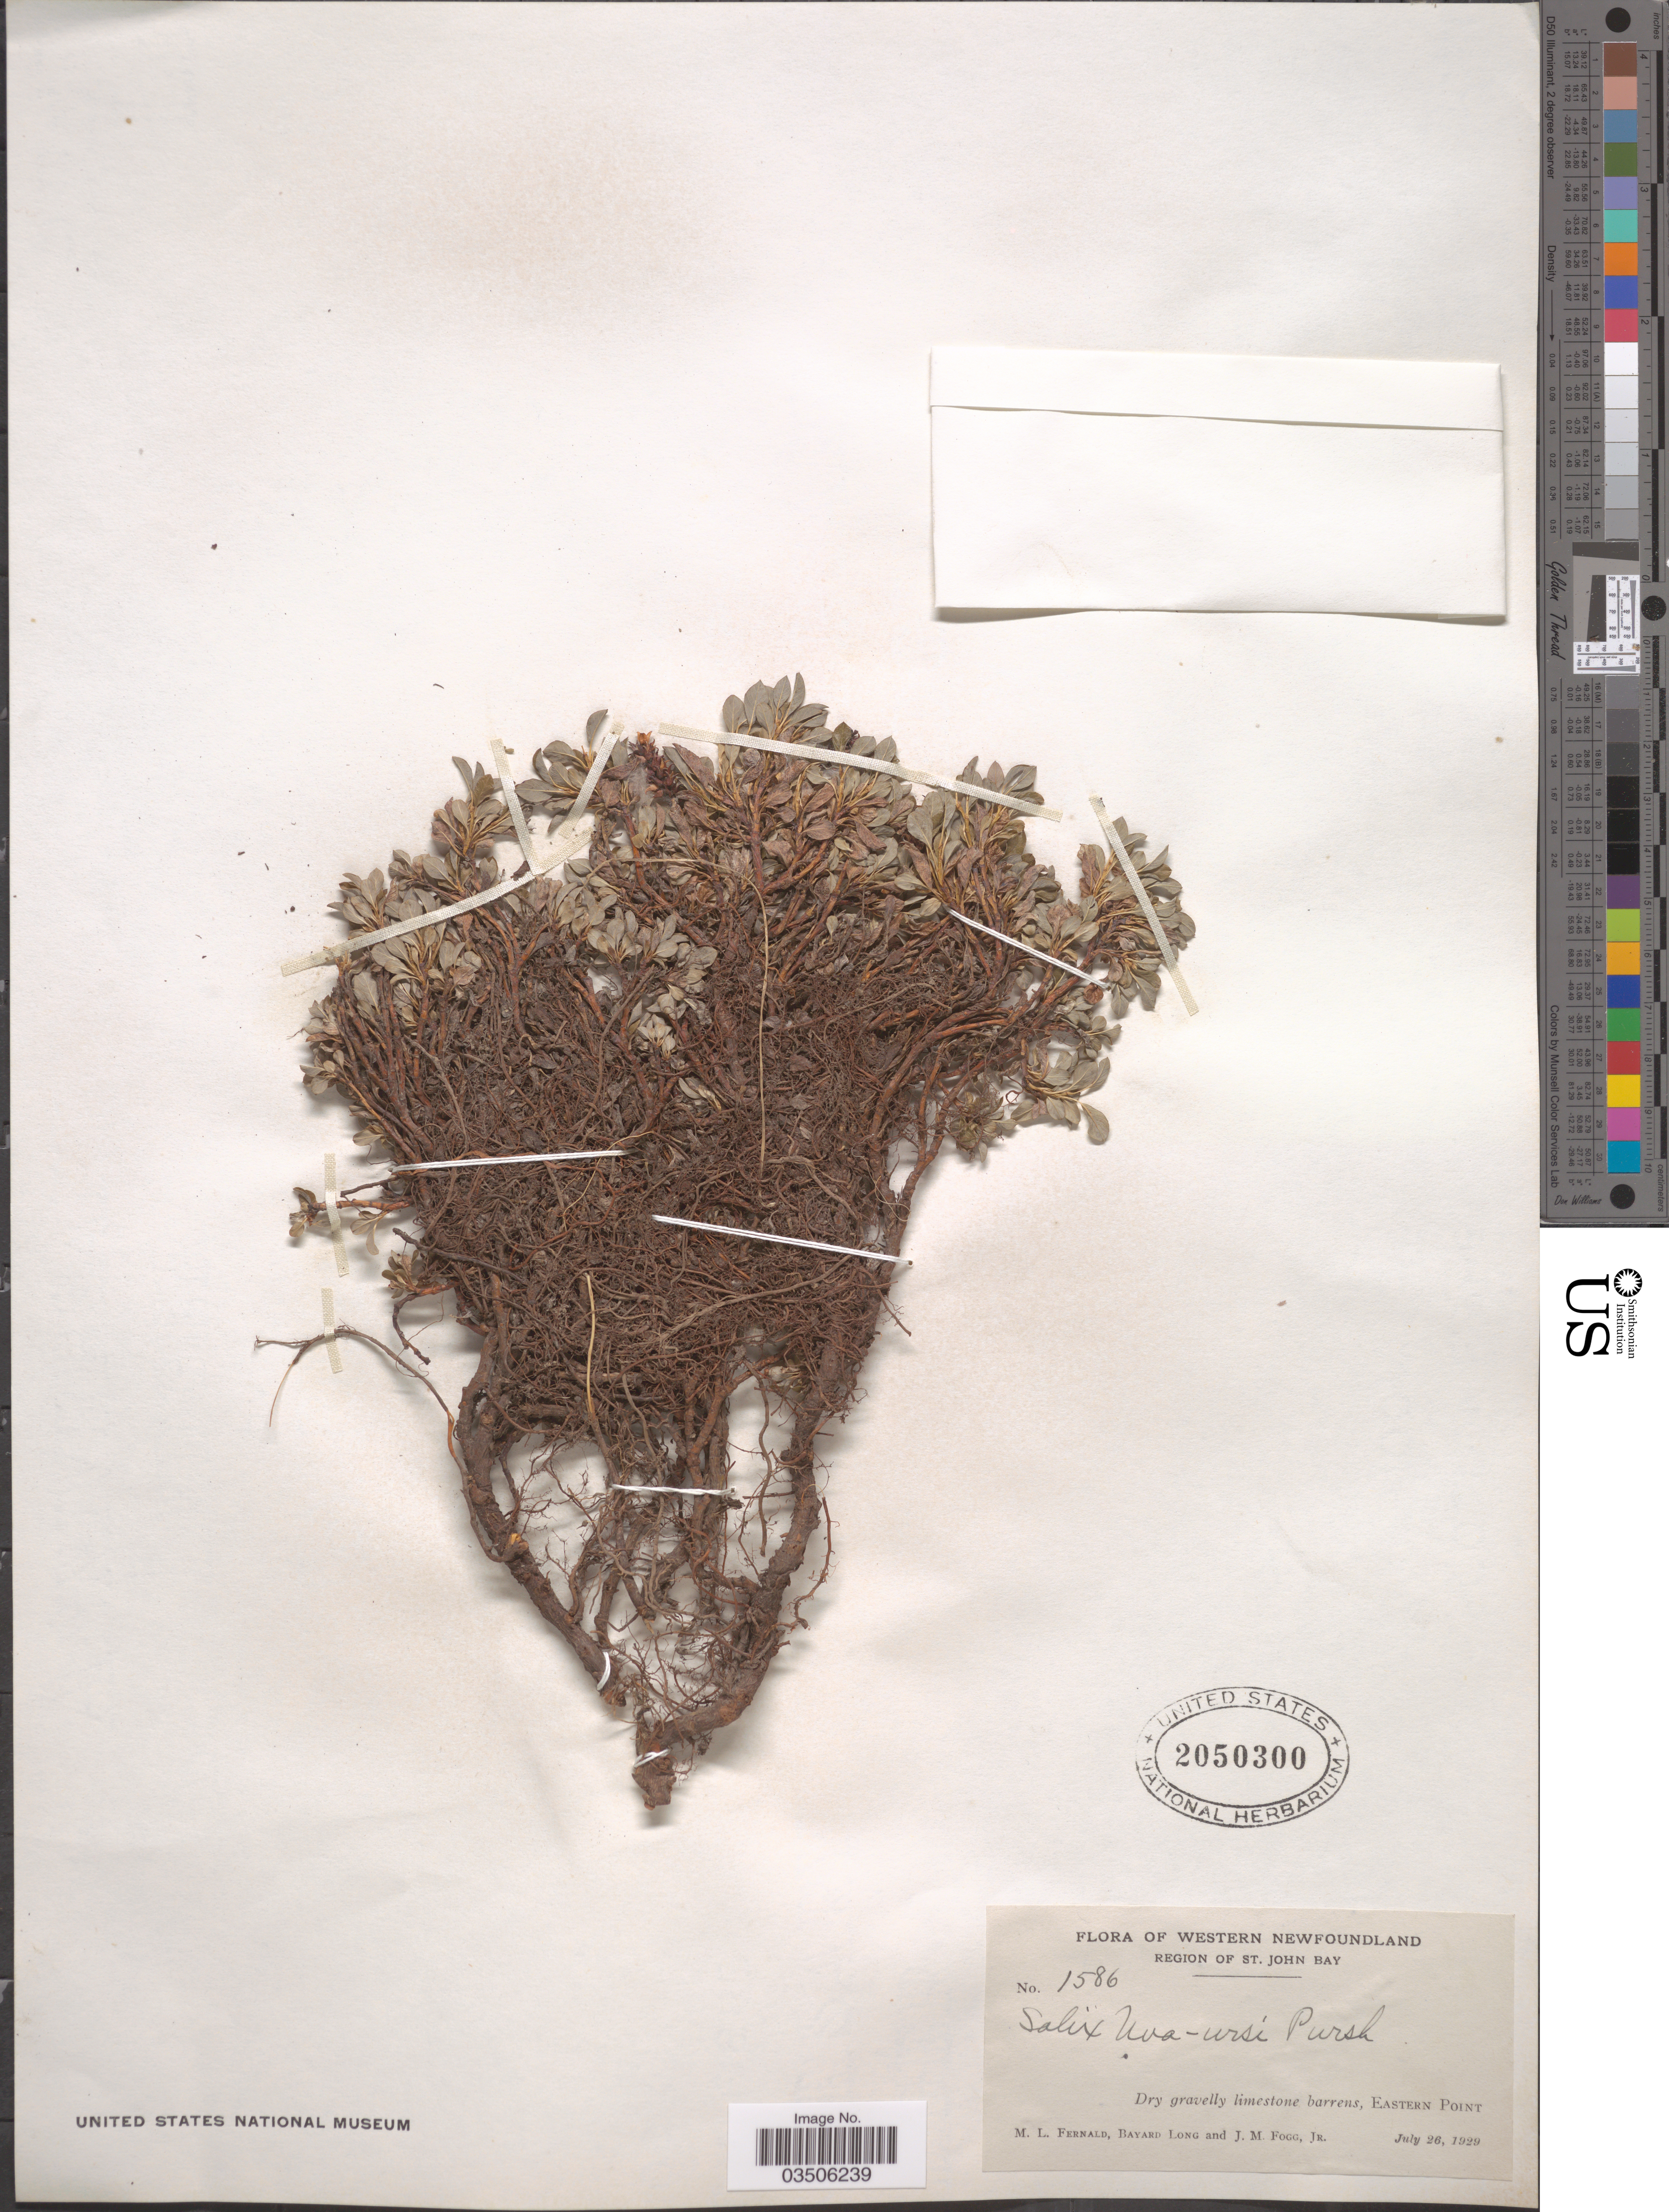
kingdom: Plantae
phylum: Tracheophyta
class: Magnoliopsida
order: Malpighiales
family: Salicaceae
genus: Salix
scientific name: Salix uva-ursi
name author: Pursh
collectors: M. L. Fernald, B. Long & J. Fogg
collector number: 1586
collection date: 1929-07-26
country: Canada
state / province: Newfoundland and Labrador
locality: Western Newfoundland. Region of St. John Bay. Dry gravelly limestone barrens, Eastern Point.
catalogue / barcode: US 2050300